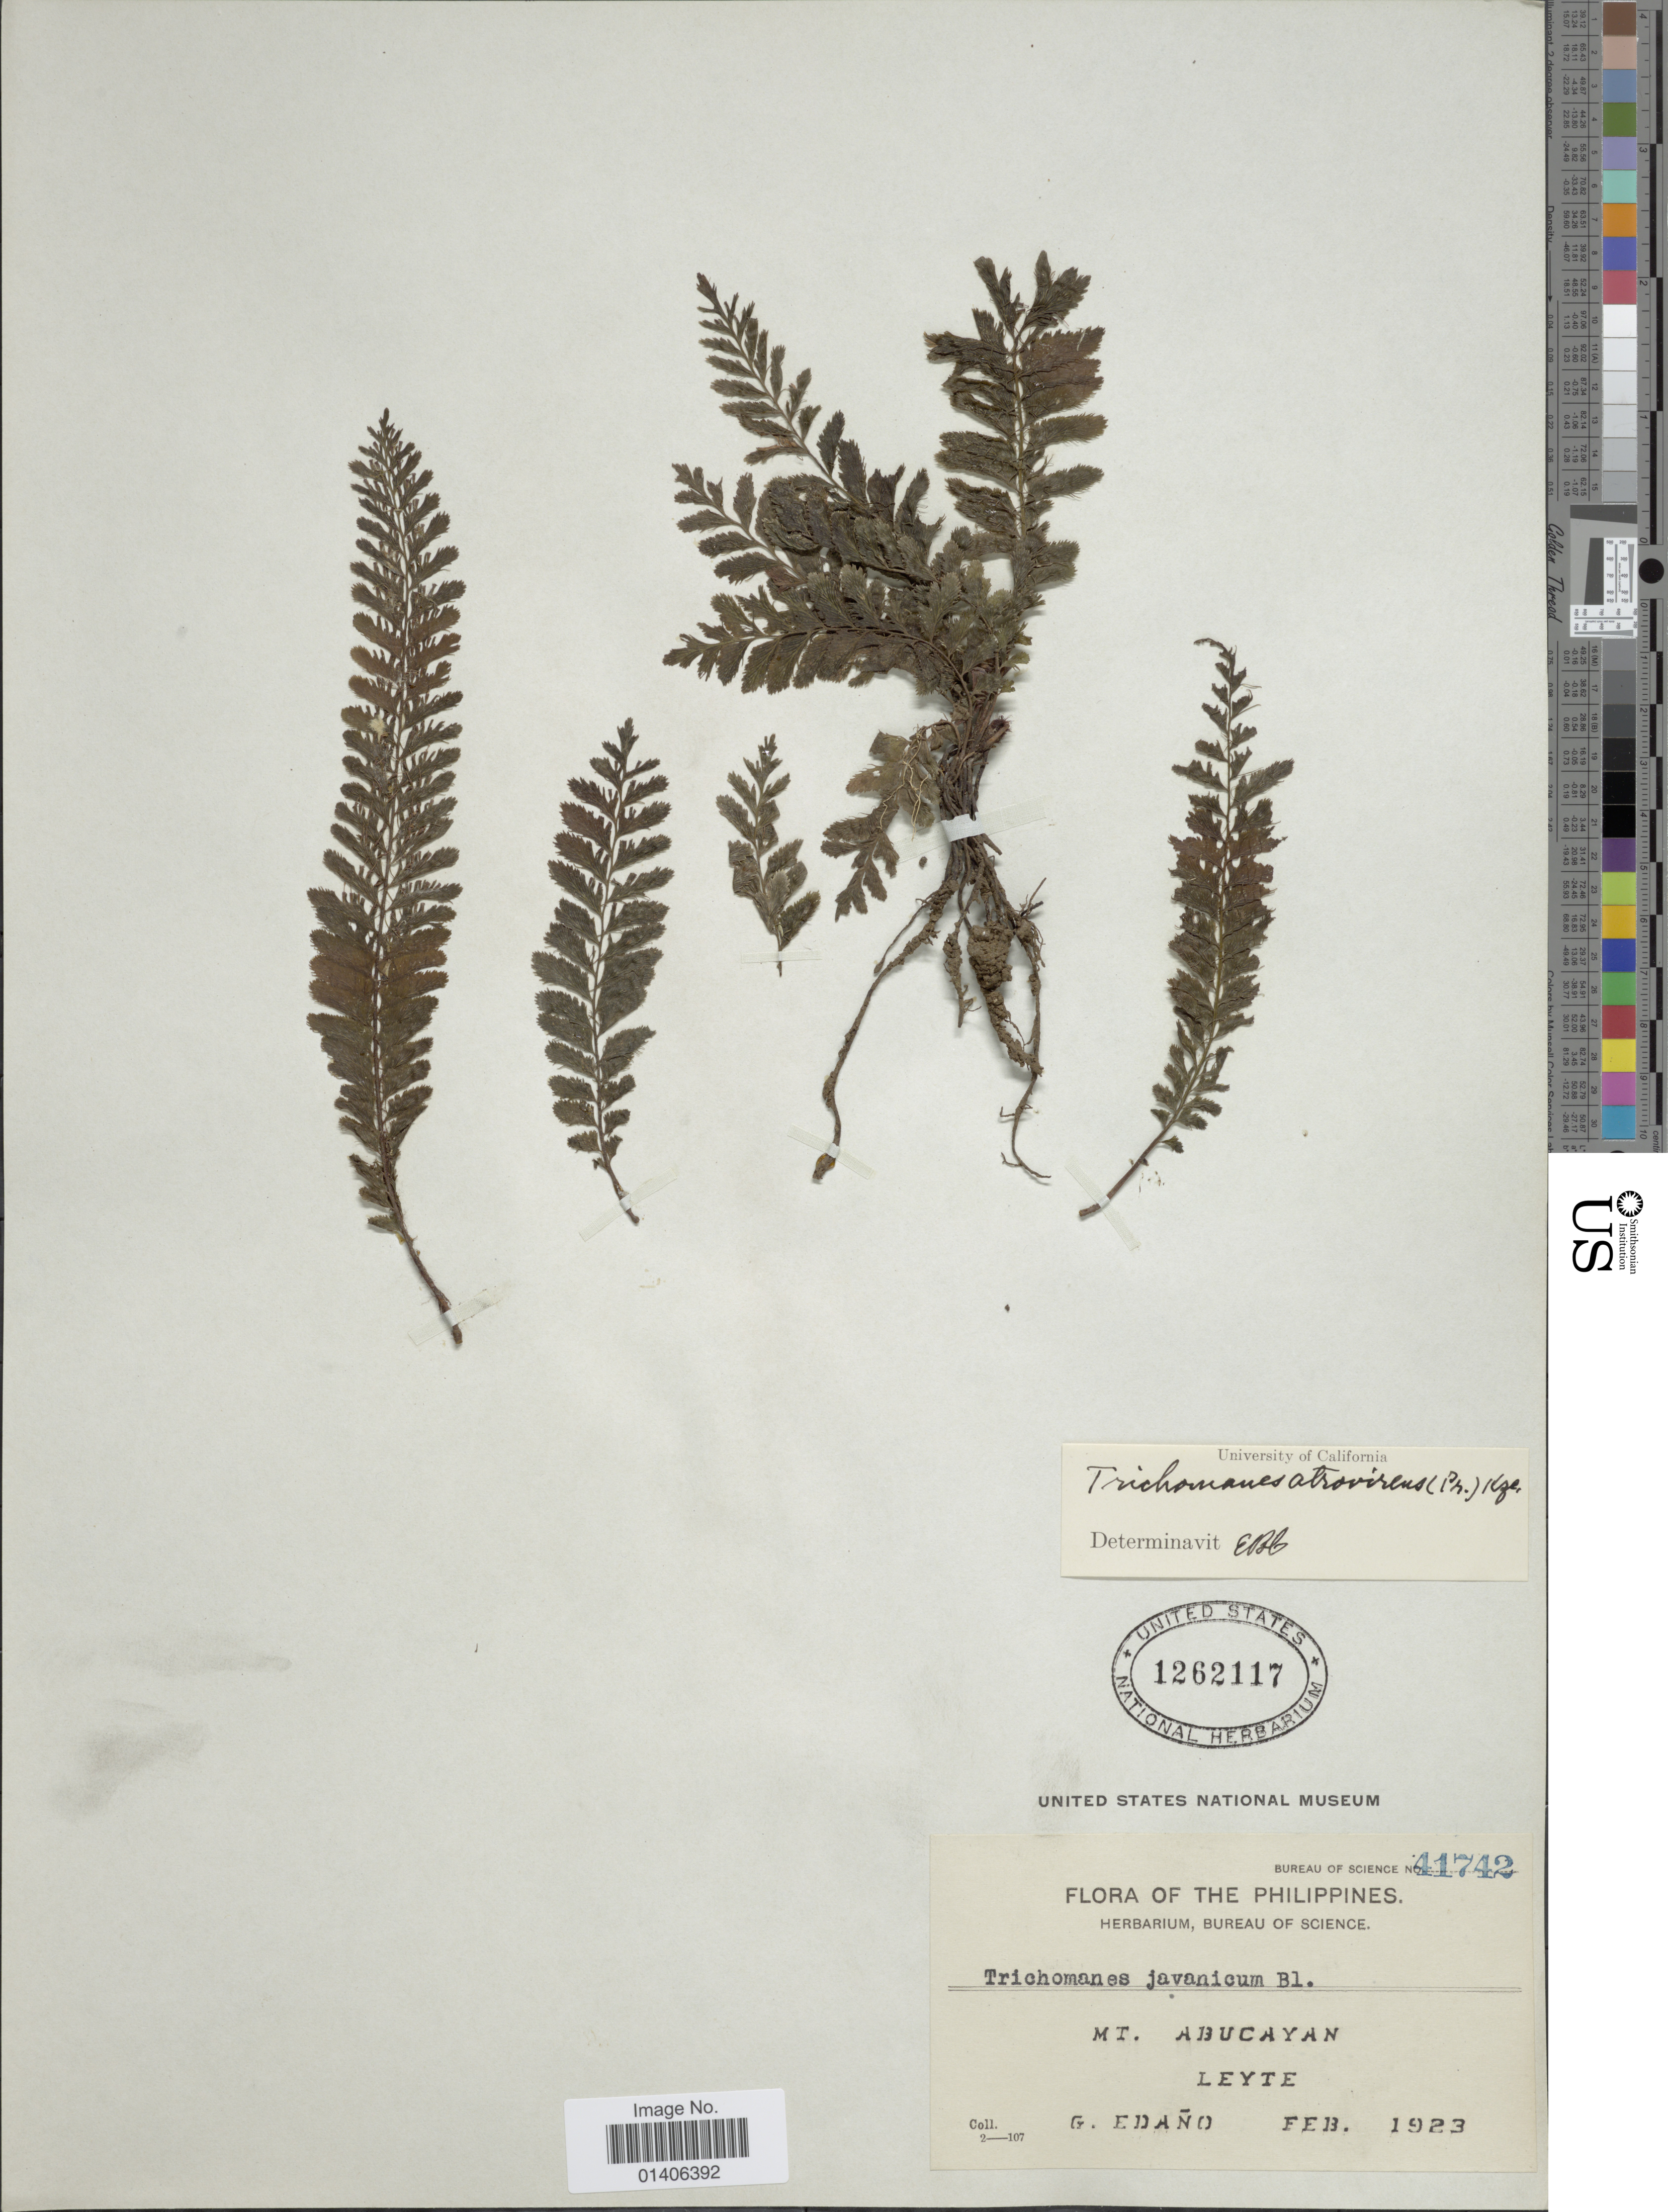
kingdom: Plantae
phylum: Tracheophyta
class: Polypodiopsida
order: Hymenophyllales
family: Hymenophyllaceae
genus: Cephalomanes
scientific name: Cephalomanes atrovirens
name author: C. Presl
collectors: G. Edaño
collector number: Bureau of Science 41742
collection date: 1923-02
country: Philippines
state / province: Eastern Visayas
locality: Mt Abucayan, Leyte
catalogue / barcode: US 1262117